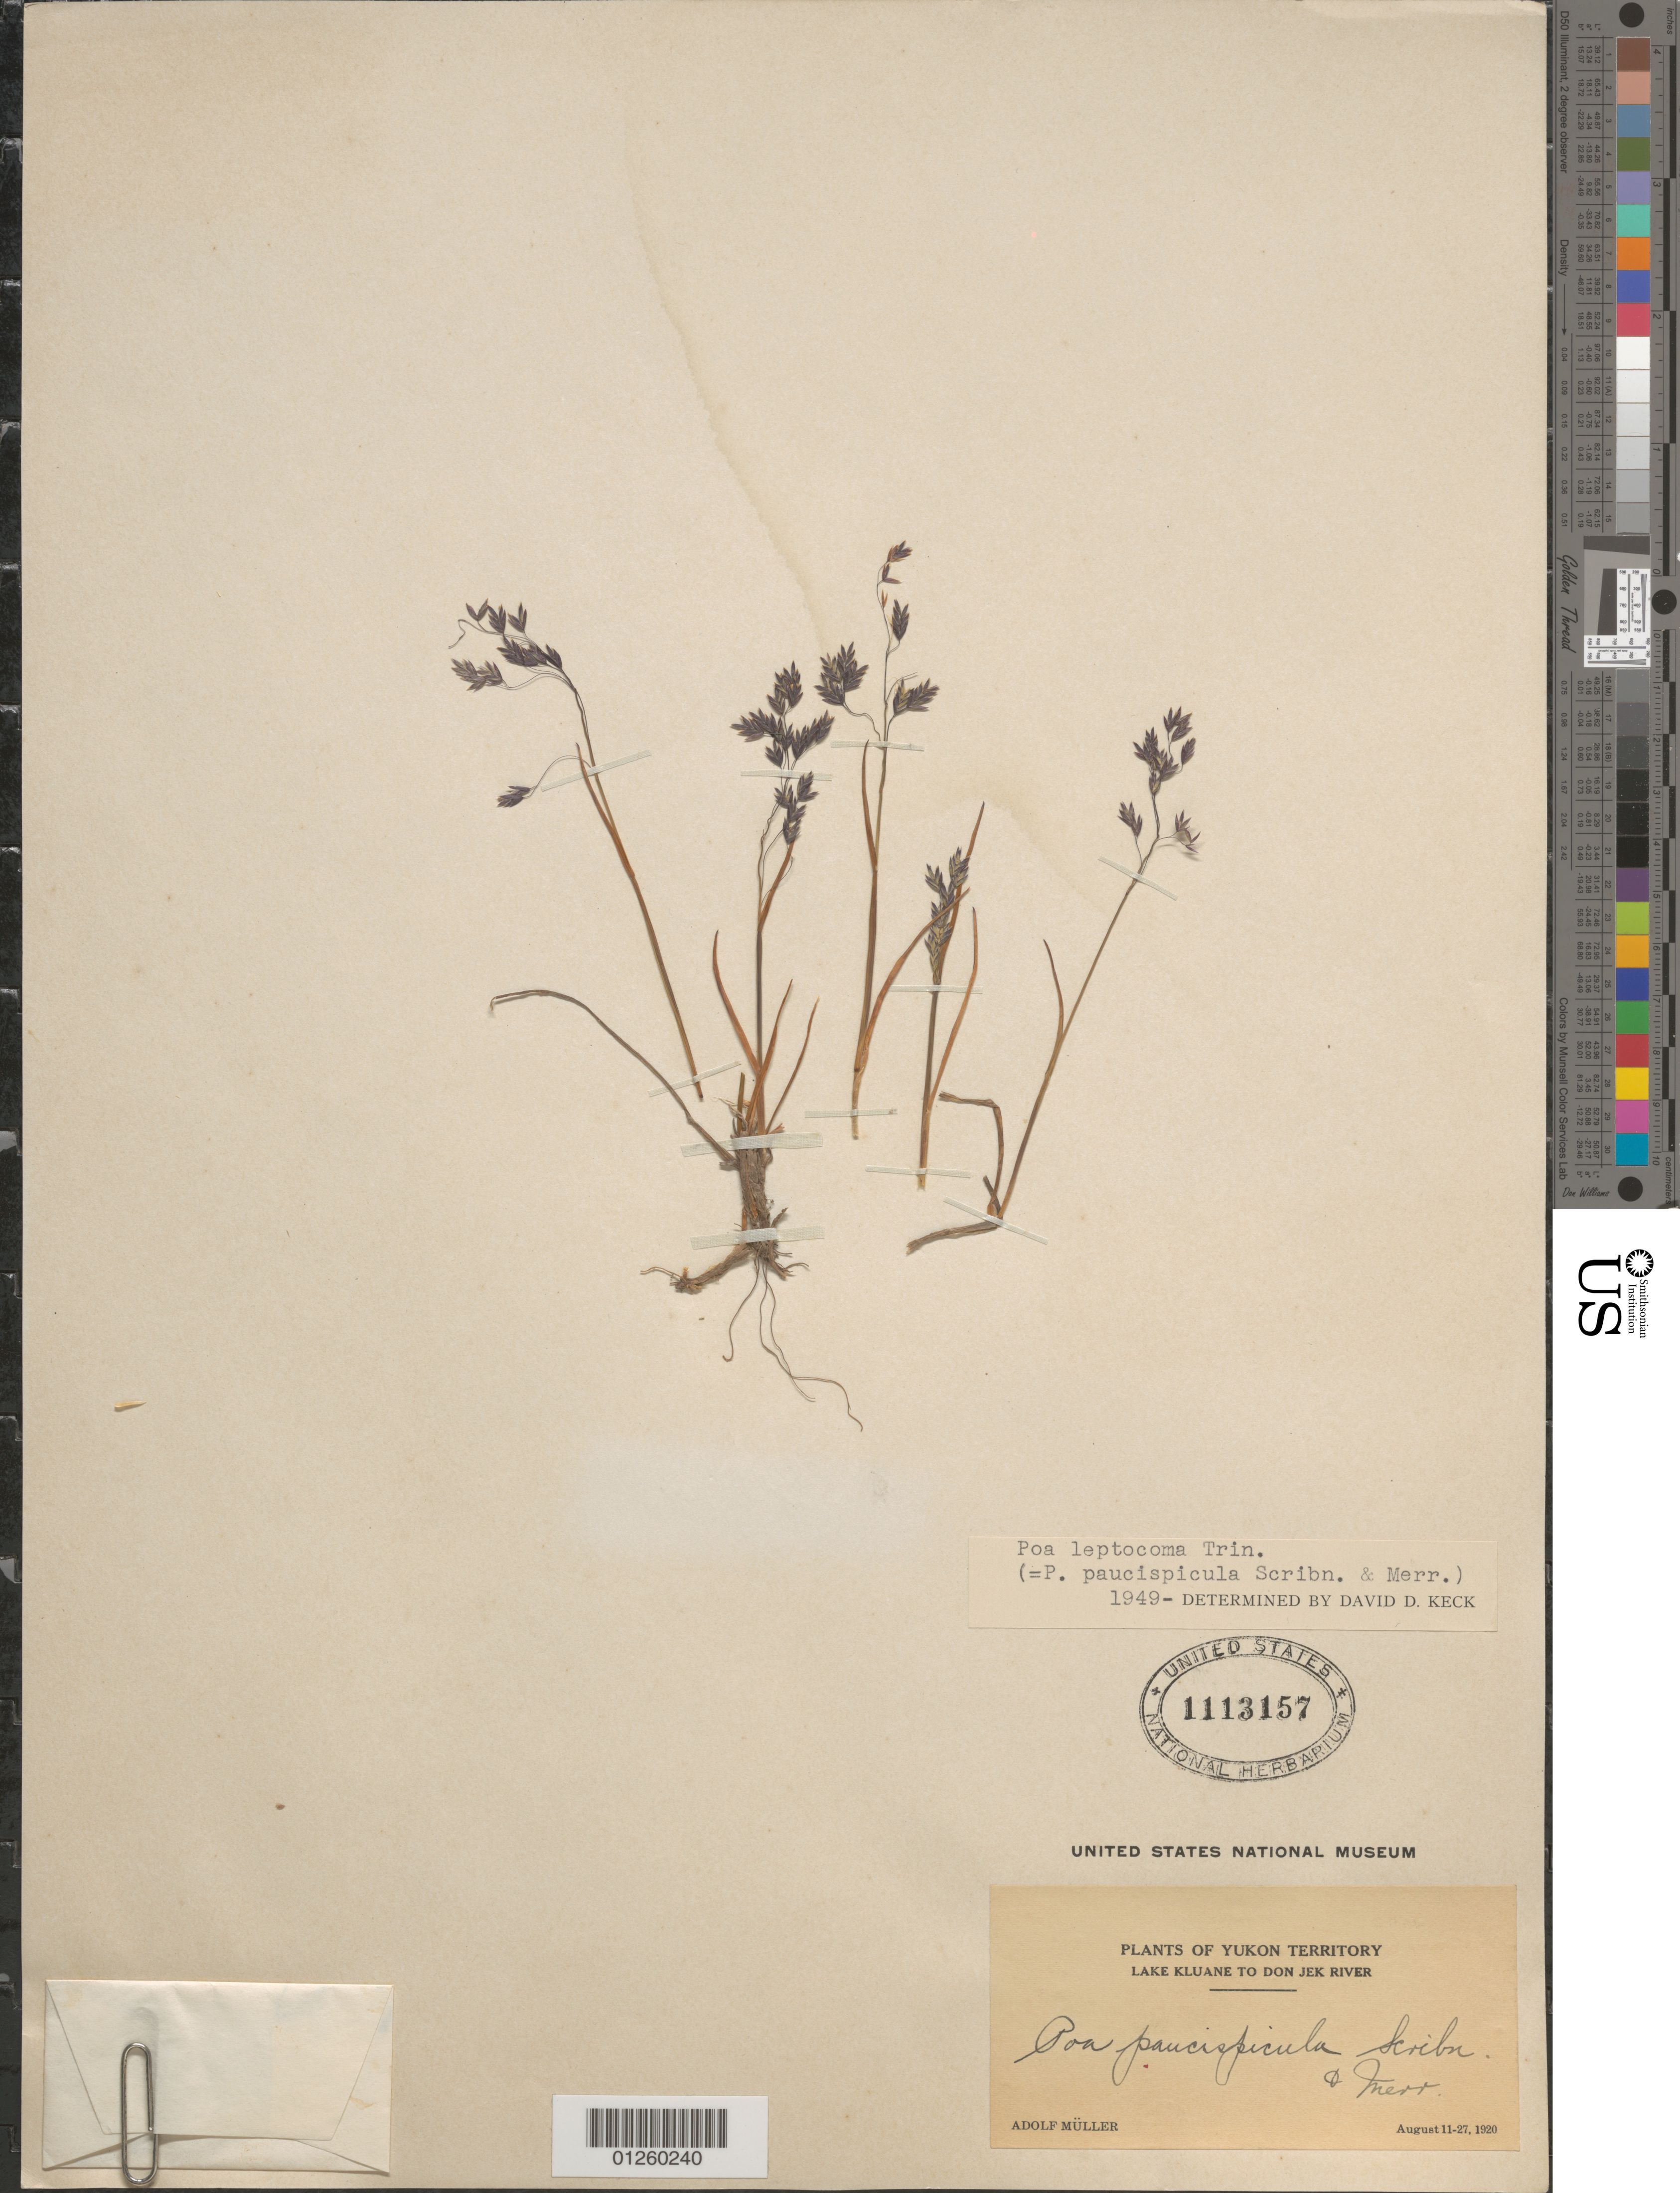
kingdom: Plantae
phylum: Tracheophyta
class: Liliopsida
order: Poales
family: Poaceae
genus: Poa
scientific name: Poa paucispicula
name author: Scribn. & Merr.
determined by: Soreng, Robert J., Research Associate (BOT), Smithsonian Institution - National Museum of Natural History (UNITED STATES)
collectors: A. Muller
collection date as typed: August 11-27, 1920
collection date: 1920-08-11/1920-08-27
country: Canada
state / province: Yukon Territory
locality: Yukon. Lake Kluane to Don Jek River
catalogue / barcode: US 1113157